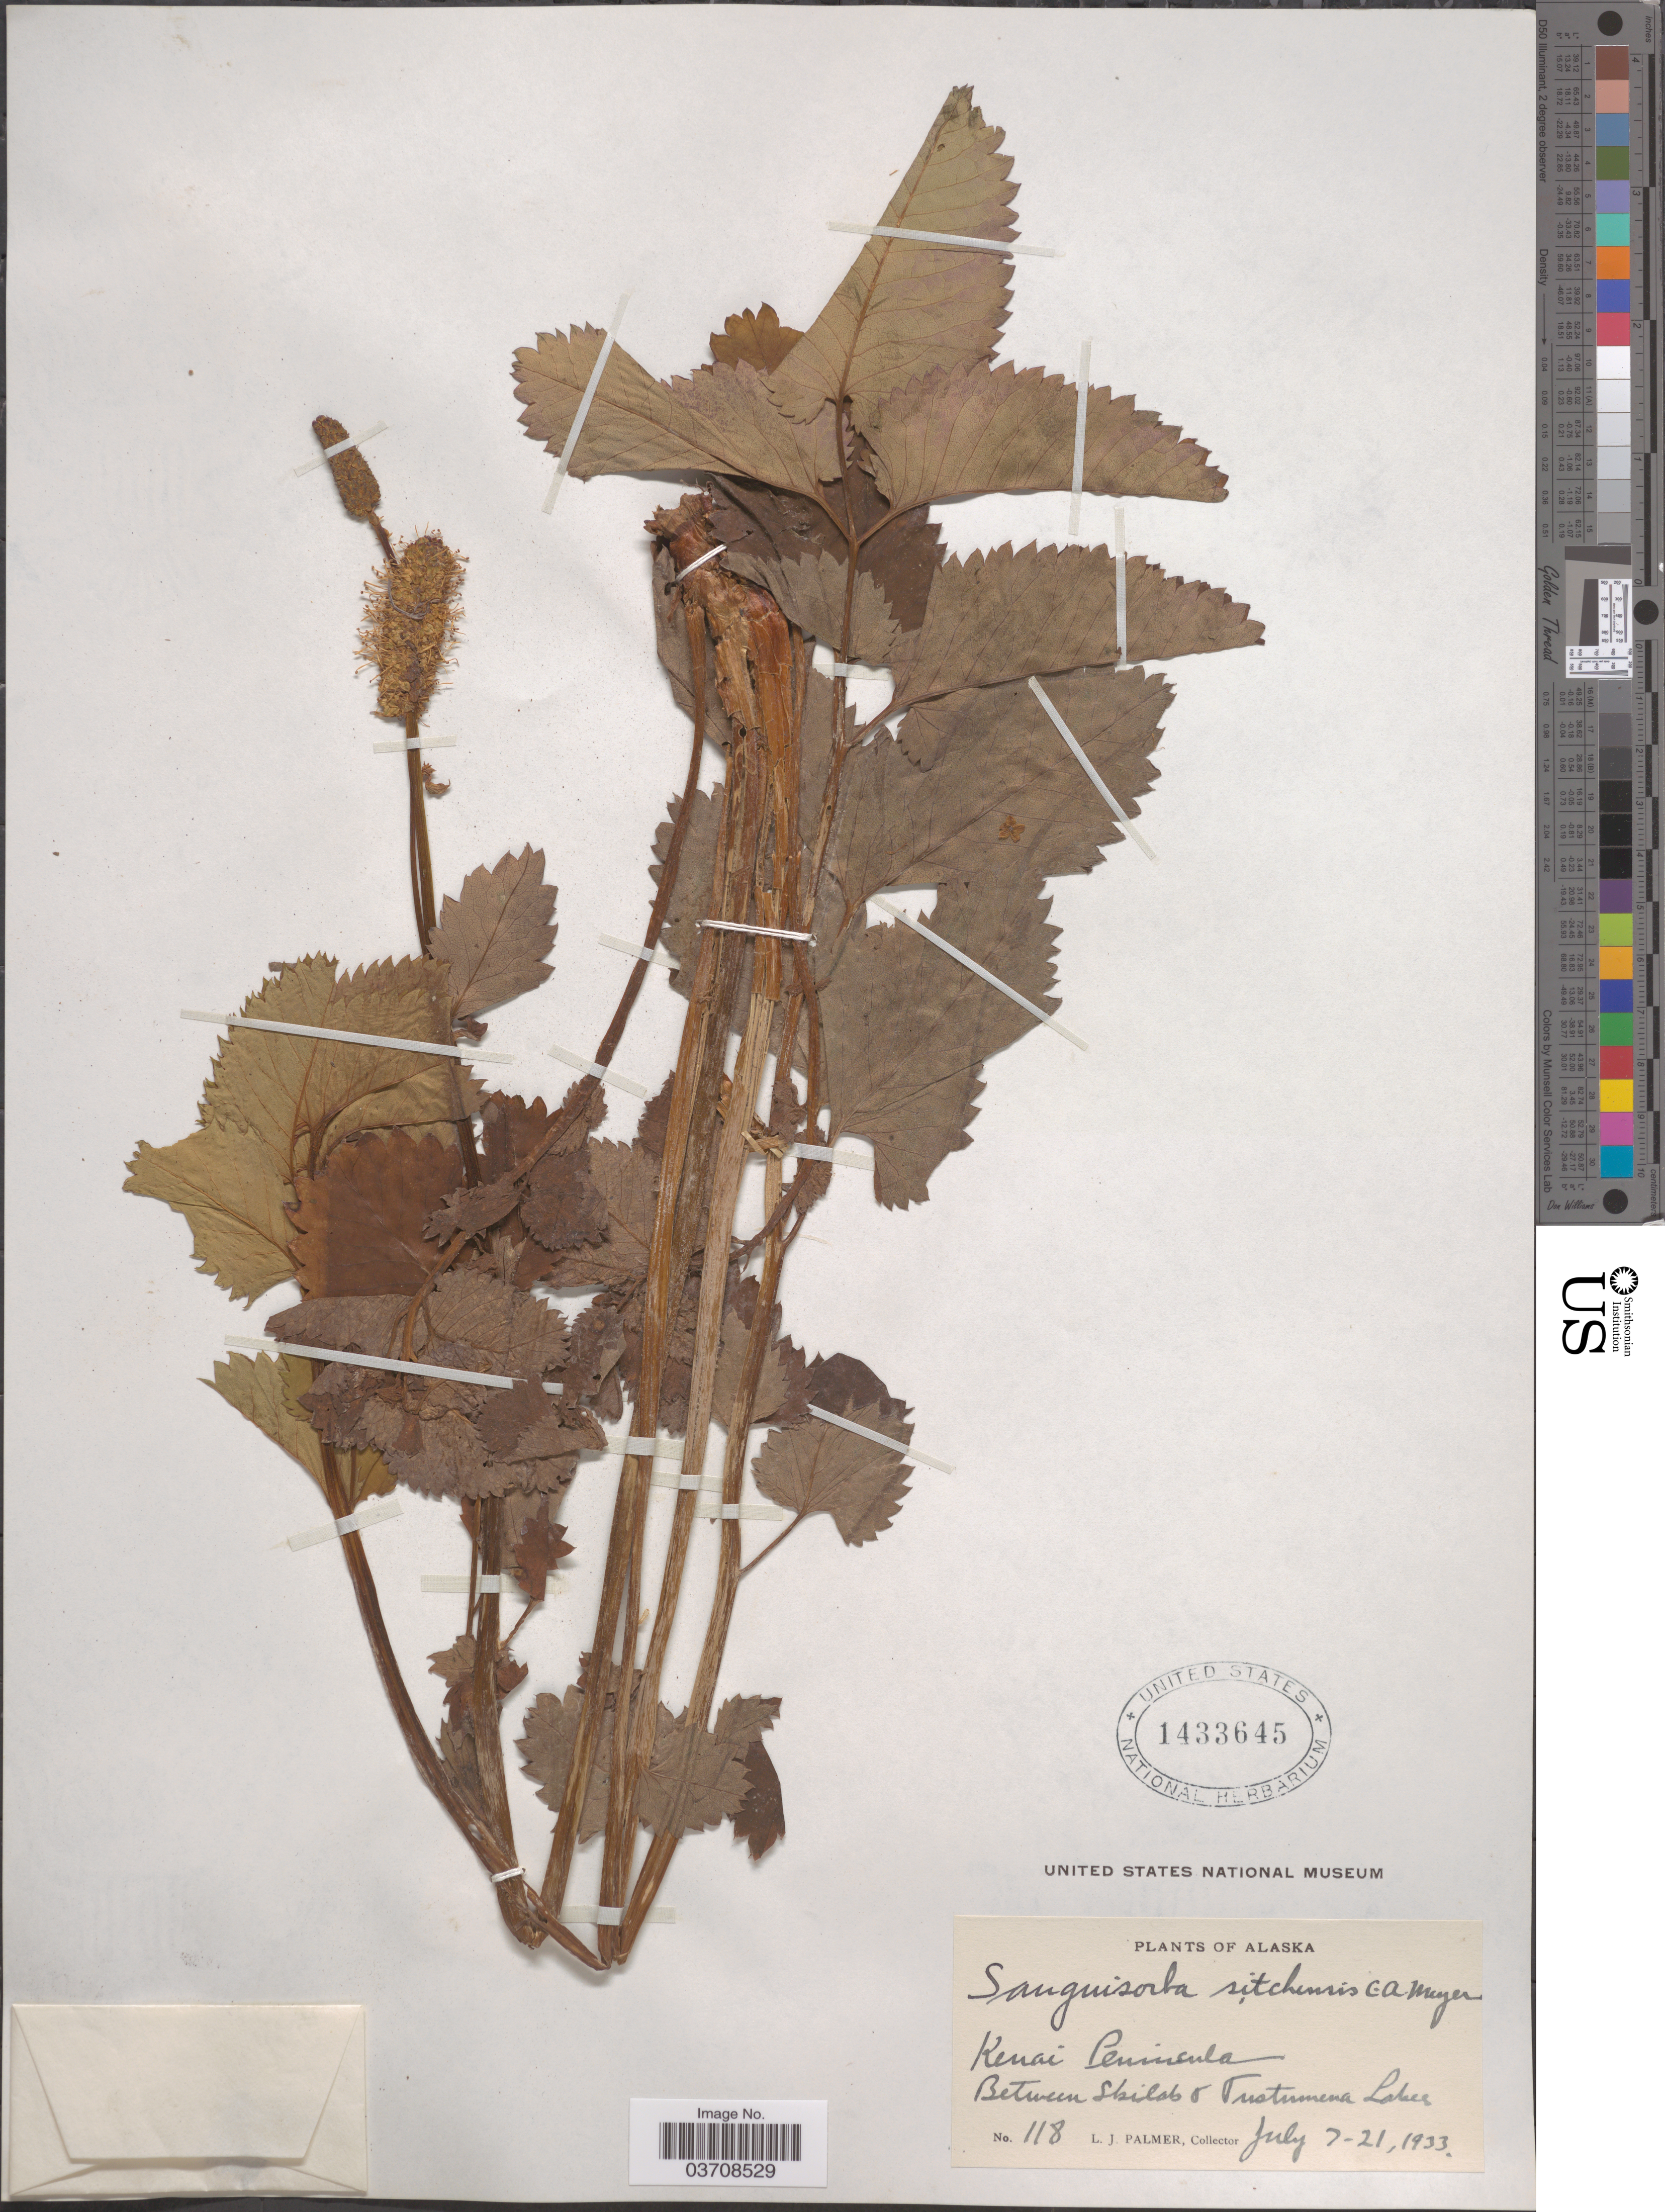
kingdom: Plantae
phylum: Tracheophyta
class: Magnoliopsida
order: Rosales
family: Rosaceae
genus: Sanguisorba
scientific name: Sanguisorba stipulata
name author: Raf.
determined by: Strong, Mark T., (BOT), Smithsonian Institution - National Museum of Natural History (UNITED STATES)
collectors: L. J. Palmer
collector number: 118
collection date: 1933-07-07/1933-07-21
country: United States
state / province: Alaska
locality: Kenai Peninsula. Between Skilak & Tustumena Lakes.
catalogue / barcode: US 1433645